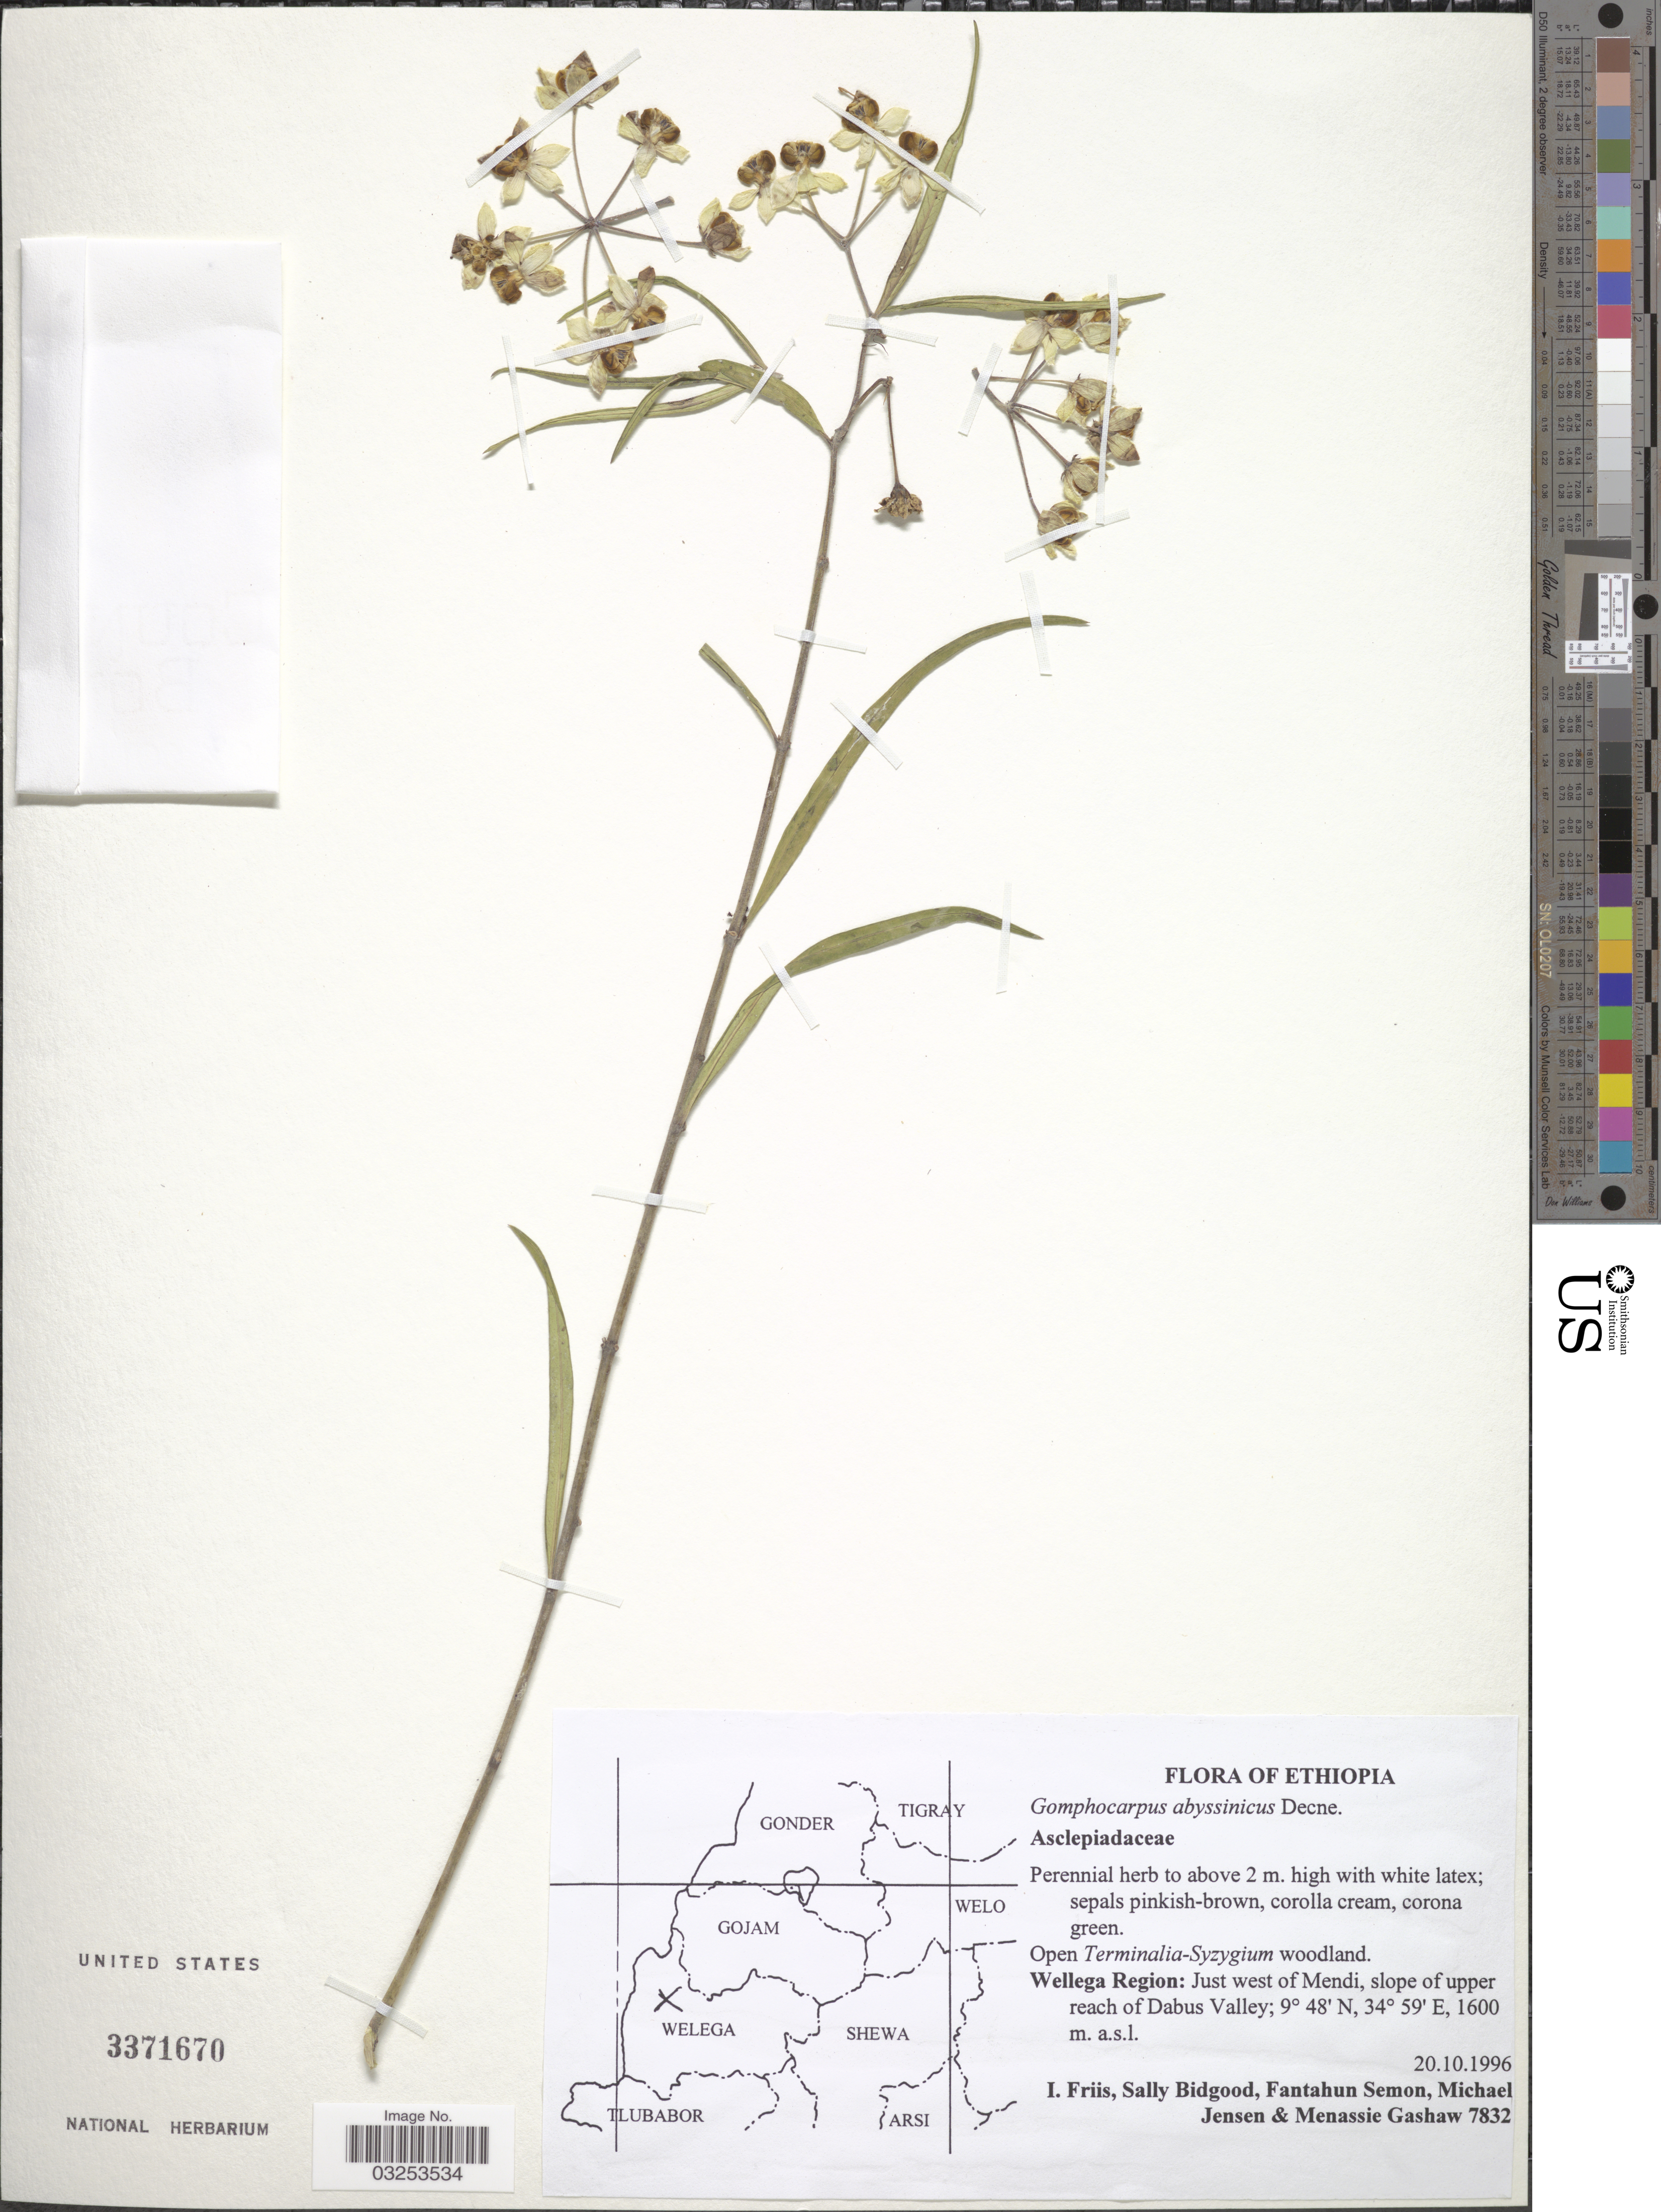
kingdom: Plantae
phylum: Tracheophyta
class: Magnoliopsida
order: Gentianales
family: Apocynaceae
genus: Gomphocarpus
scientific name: Gomphocarpus abyssinicus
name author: Decne.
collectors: I. Friis, S. Bidgood, F. Semon, M. Jensen & M. Gashaw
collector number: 7832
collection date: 1996-10-20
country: Ethiopia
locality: Wellega Region: Just well of Mendi, slope of Mendi, slope of upper reach of Dabus Valley.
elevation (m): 1600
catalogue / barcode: US 3371670